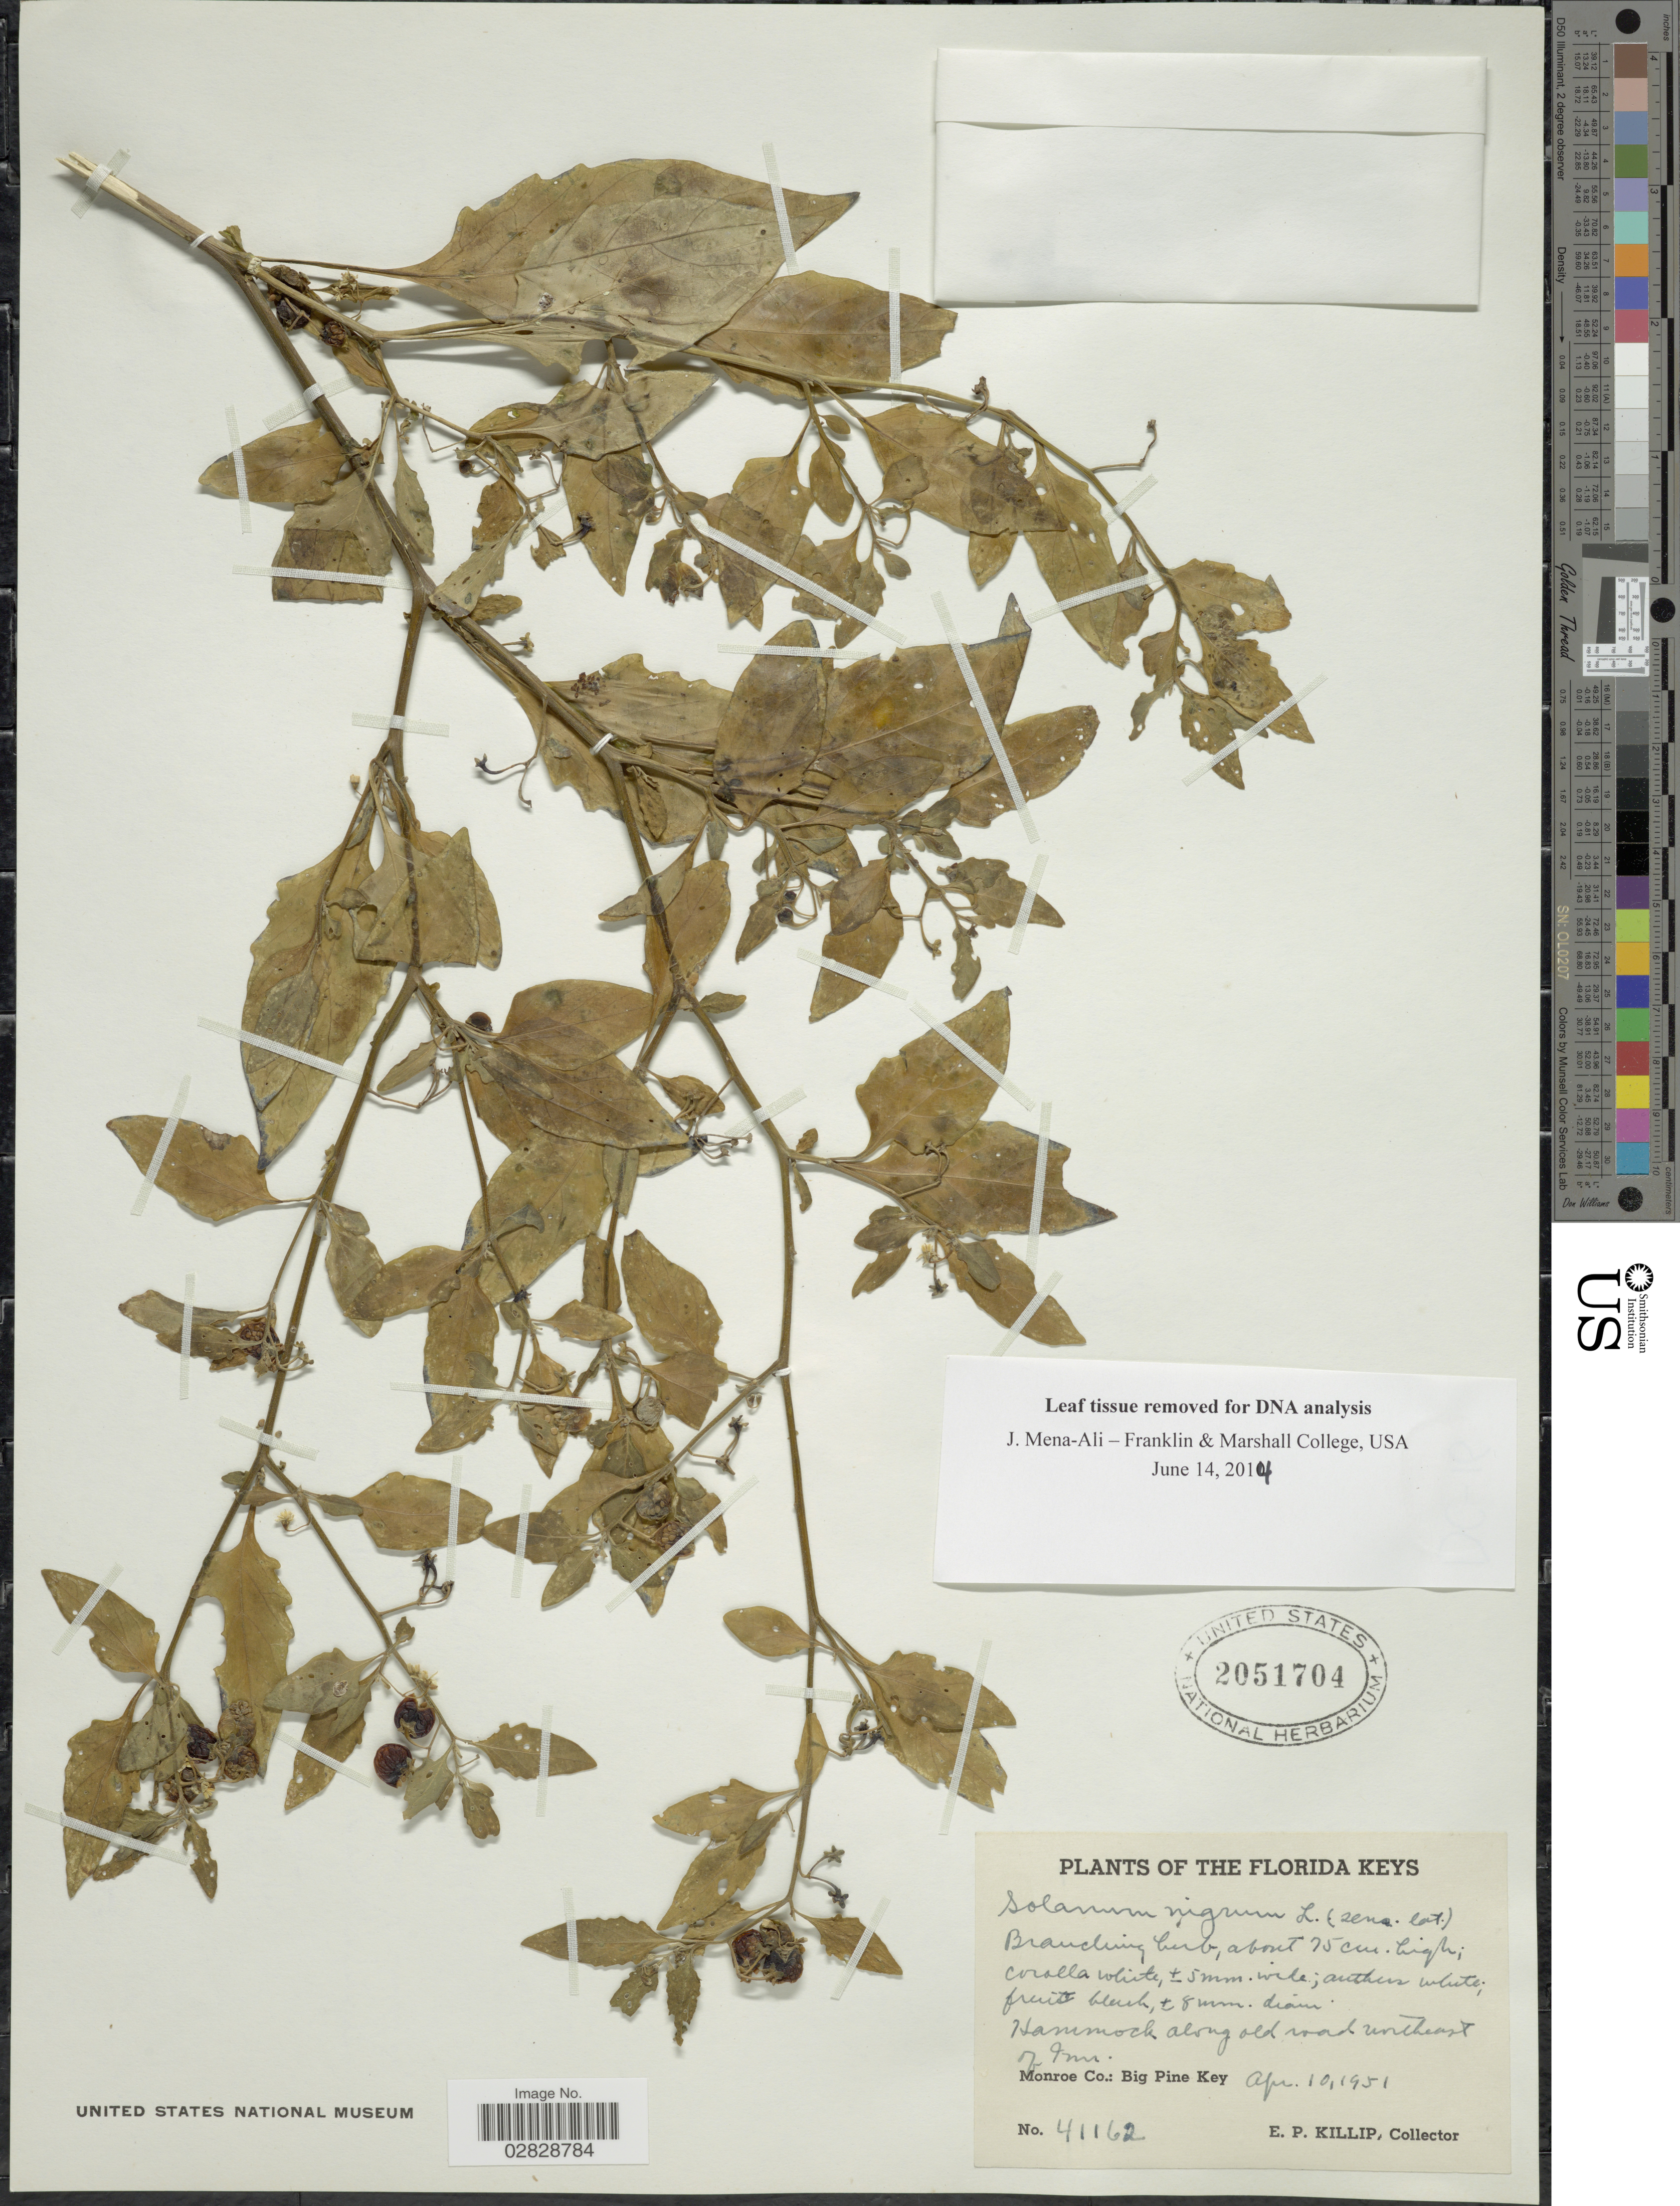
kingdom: Plantae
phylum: Tracheophyta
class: Magnoliopsida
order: Solanales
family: Solanaceae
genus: Solanum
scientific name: Solanum americanum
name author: Mill.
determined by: Knapp, S. D.; Särkinen, T.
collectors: E. P. Killip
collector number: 41162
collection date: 1951-04-10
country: United States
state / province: Florida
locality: The Florida Keys. Hammock along old road northeast of Inn. Monroe Co.: Big Pine Key.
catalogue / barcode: US 2051704